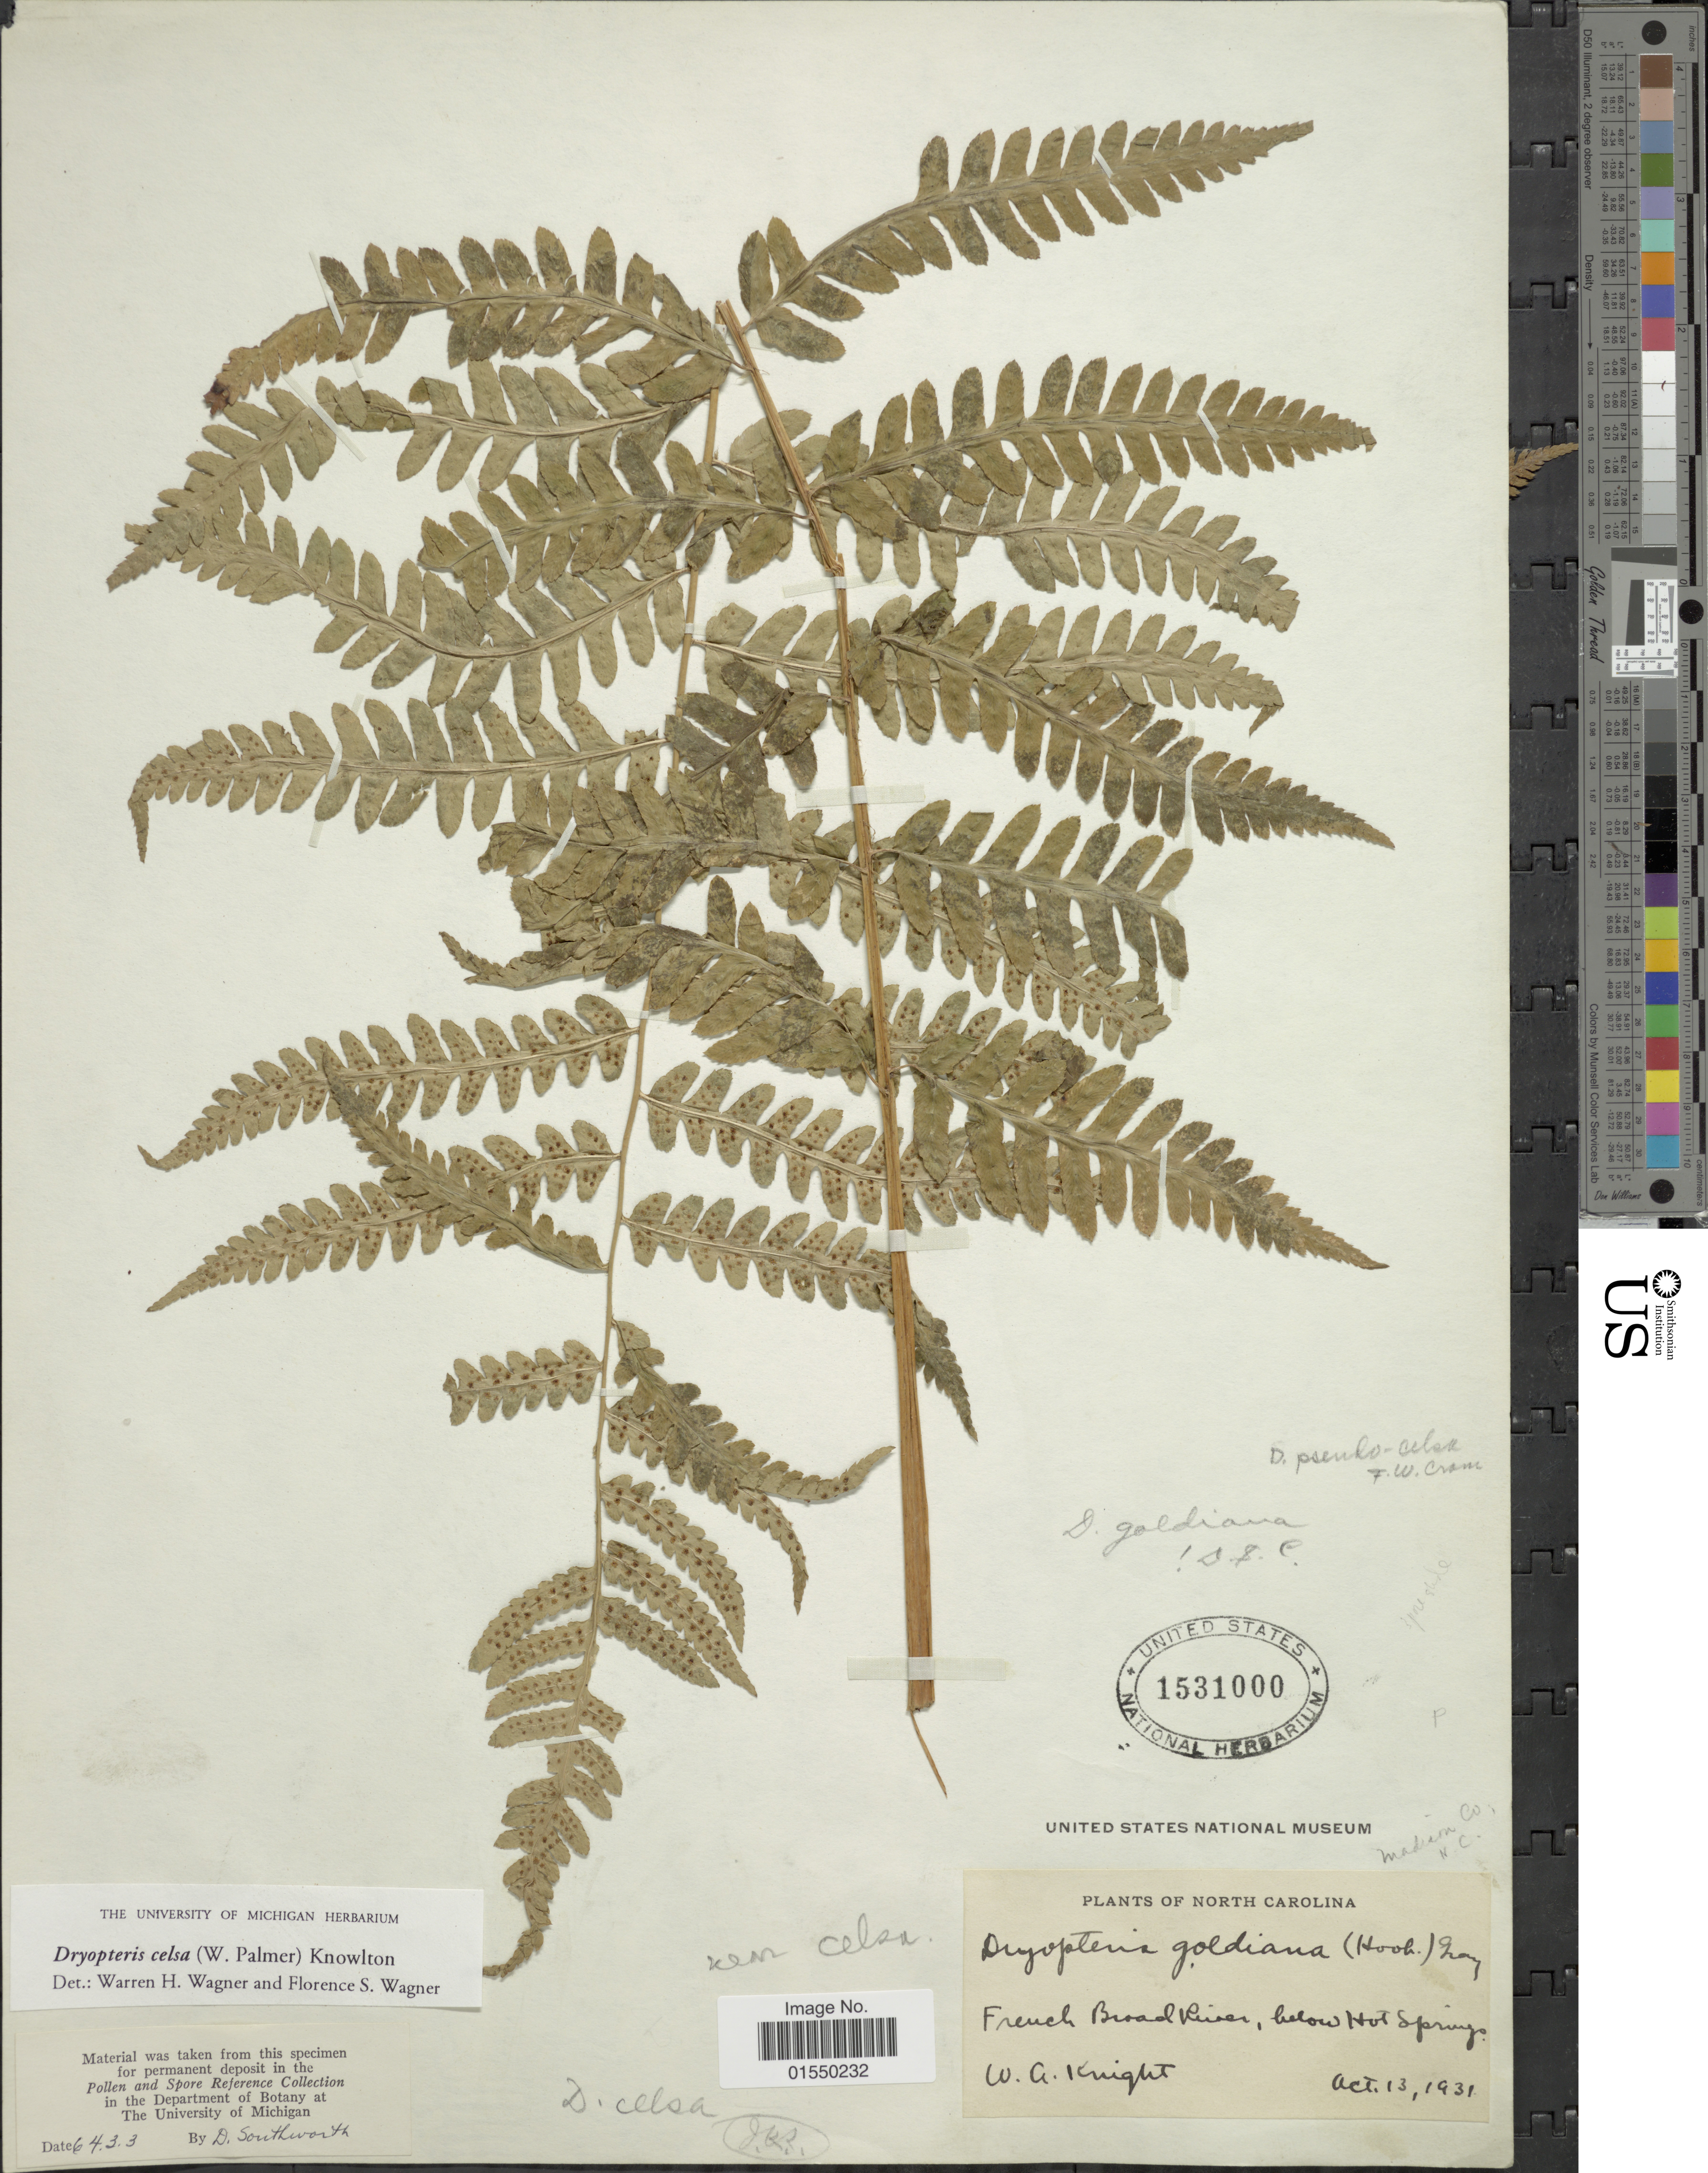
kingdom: Plantae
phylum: Tracheophyta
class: Polypodiopsida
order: Polypodiales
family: Dryopteridaceae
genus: Dryopteris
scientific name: Dryopteris celsa (W. Palmer) Knowlt., W. Palmer & C.L. Pollard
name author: (W. Palmer) Knowlt. et al.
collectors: W. Knight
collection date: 1931-10-13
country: United States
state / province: North Carolina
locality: French Broad River, below Hot Springs Madison Co., N. C.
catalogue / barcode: US 1531000